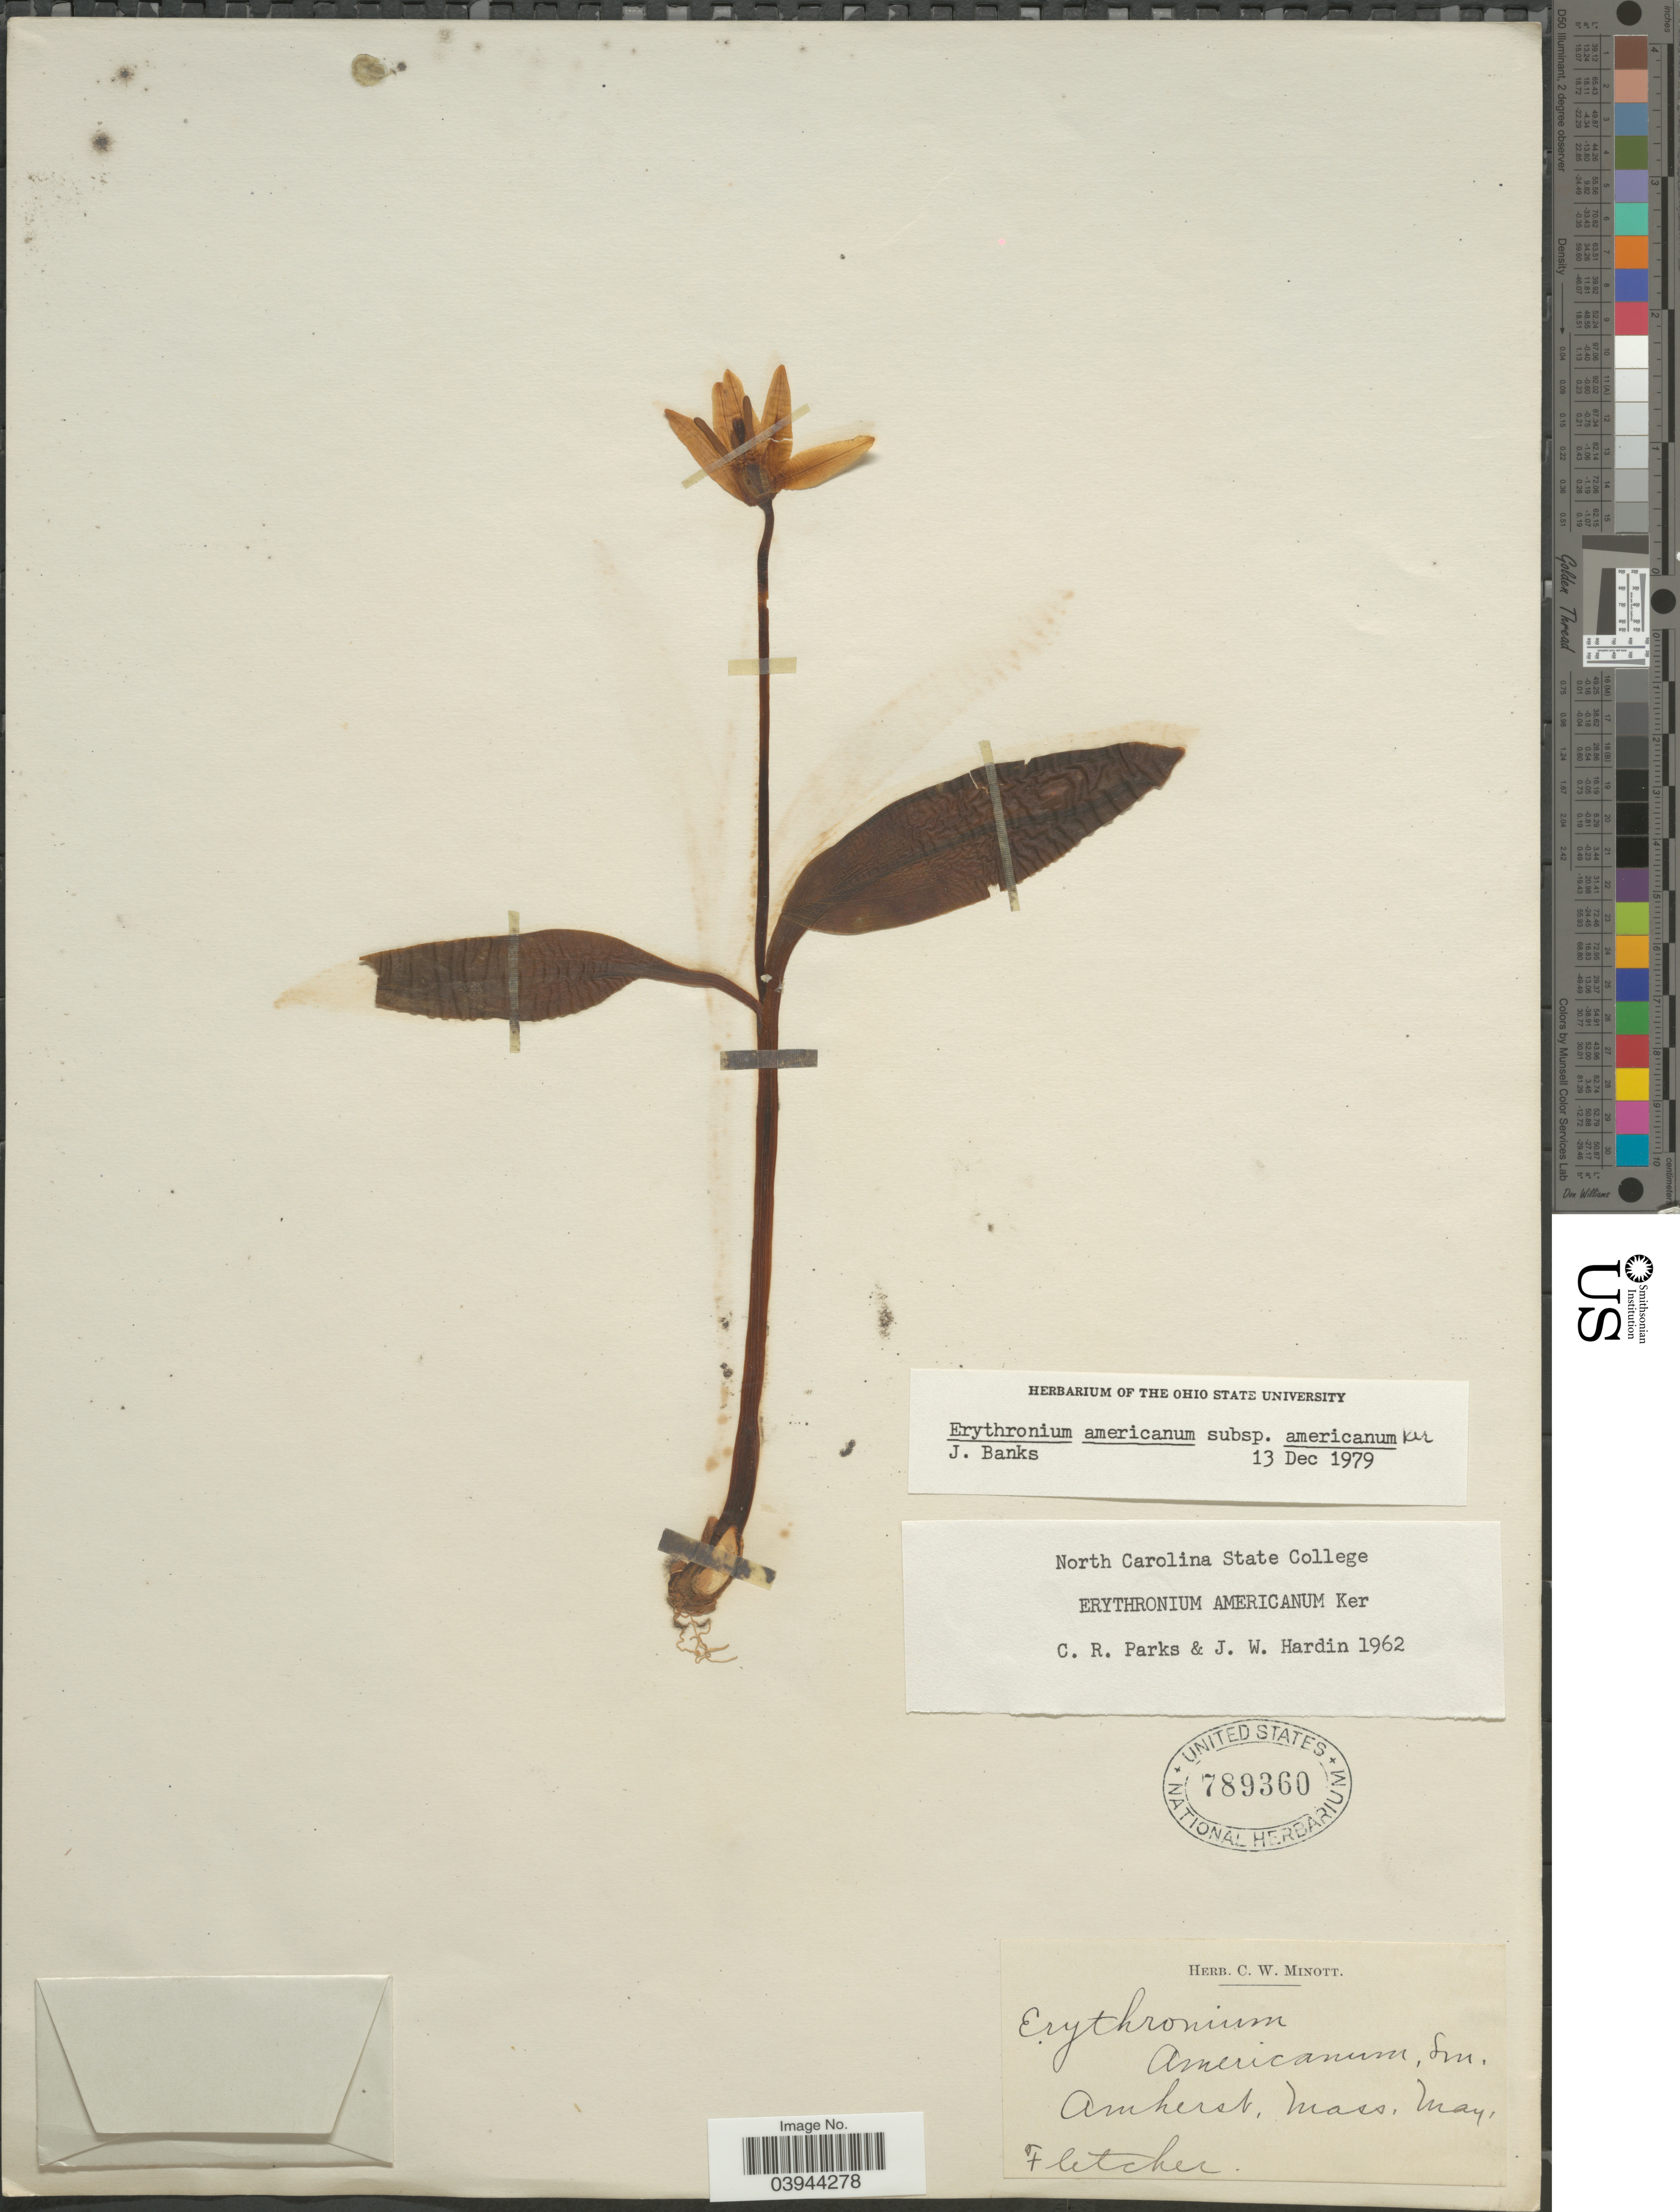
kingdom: Plantae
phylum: Tracheophyta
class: Liliopsida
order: Liliales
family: Liliaceae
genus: Erythronium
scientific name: Erythronium americanum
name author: Ker Gawl.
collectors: -. Fletcher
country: United States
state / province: Massachusetts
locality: Amherst.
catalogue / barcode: US 789360